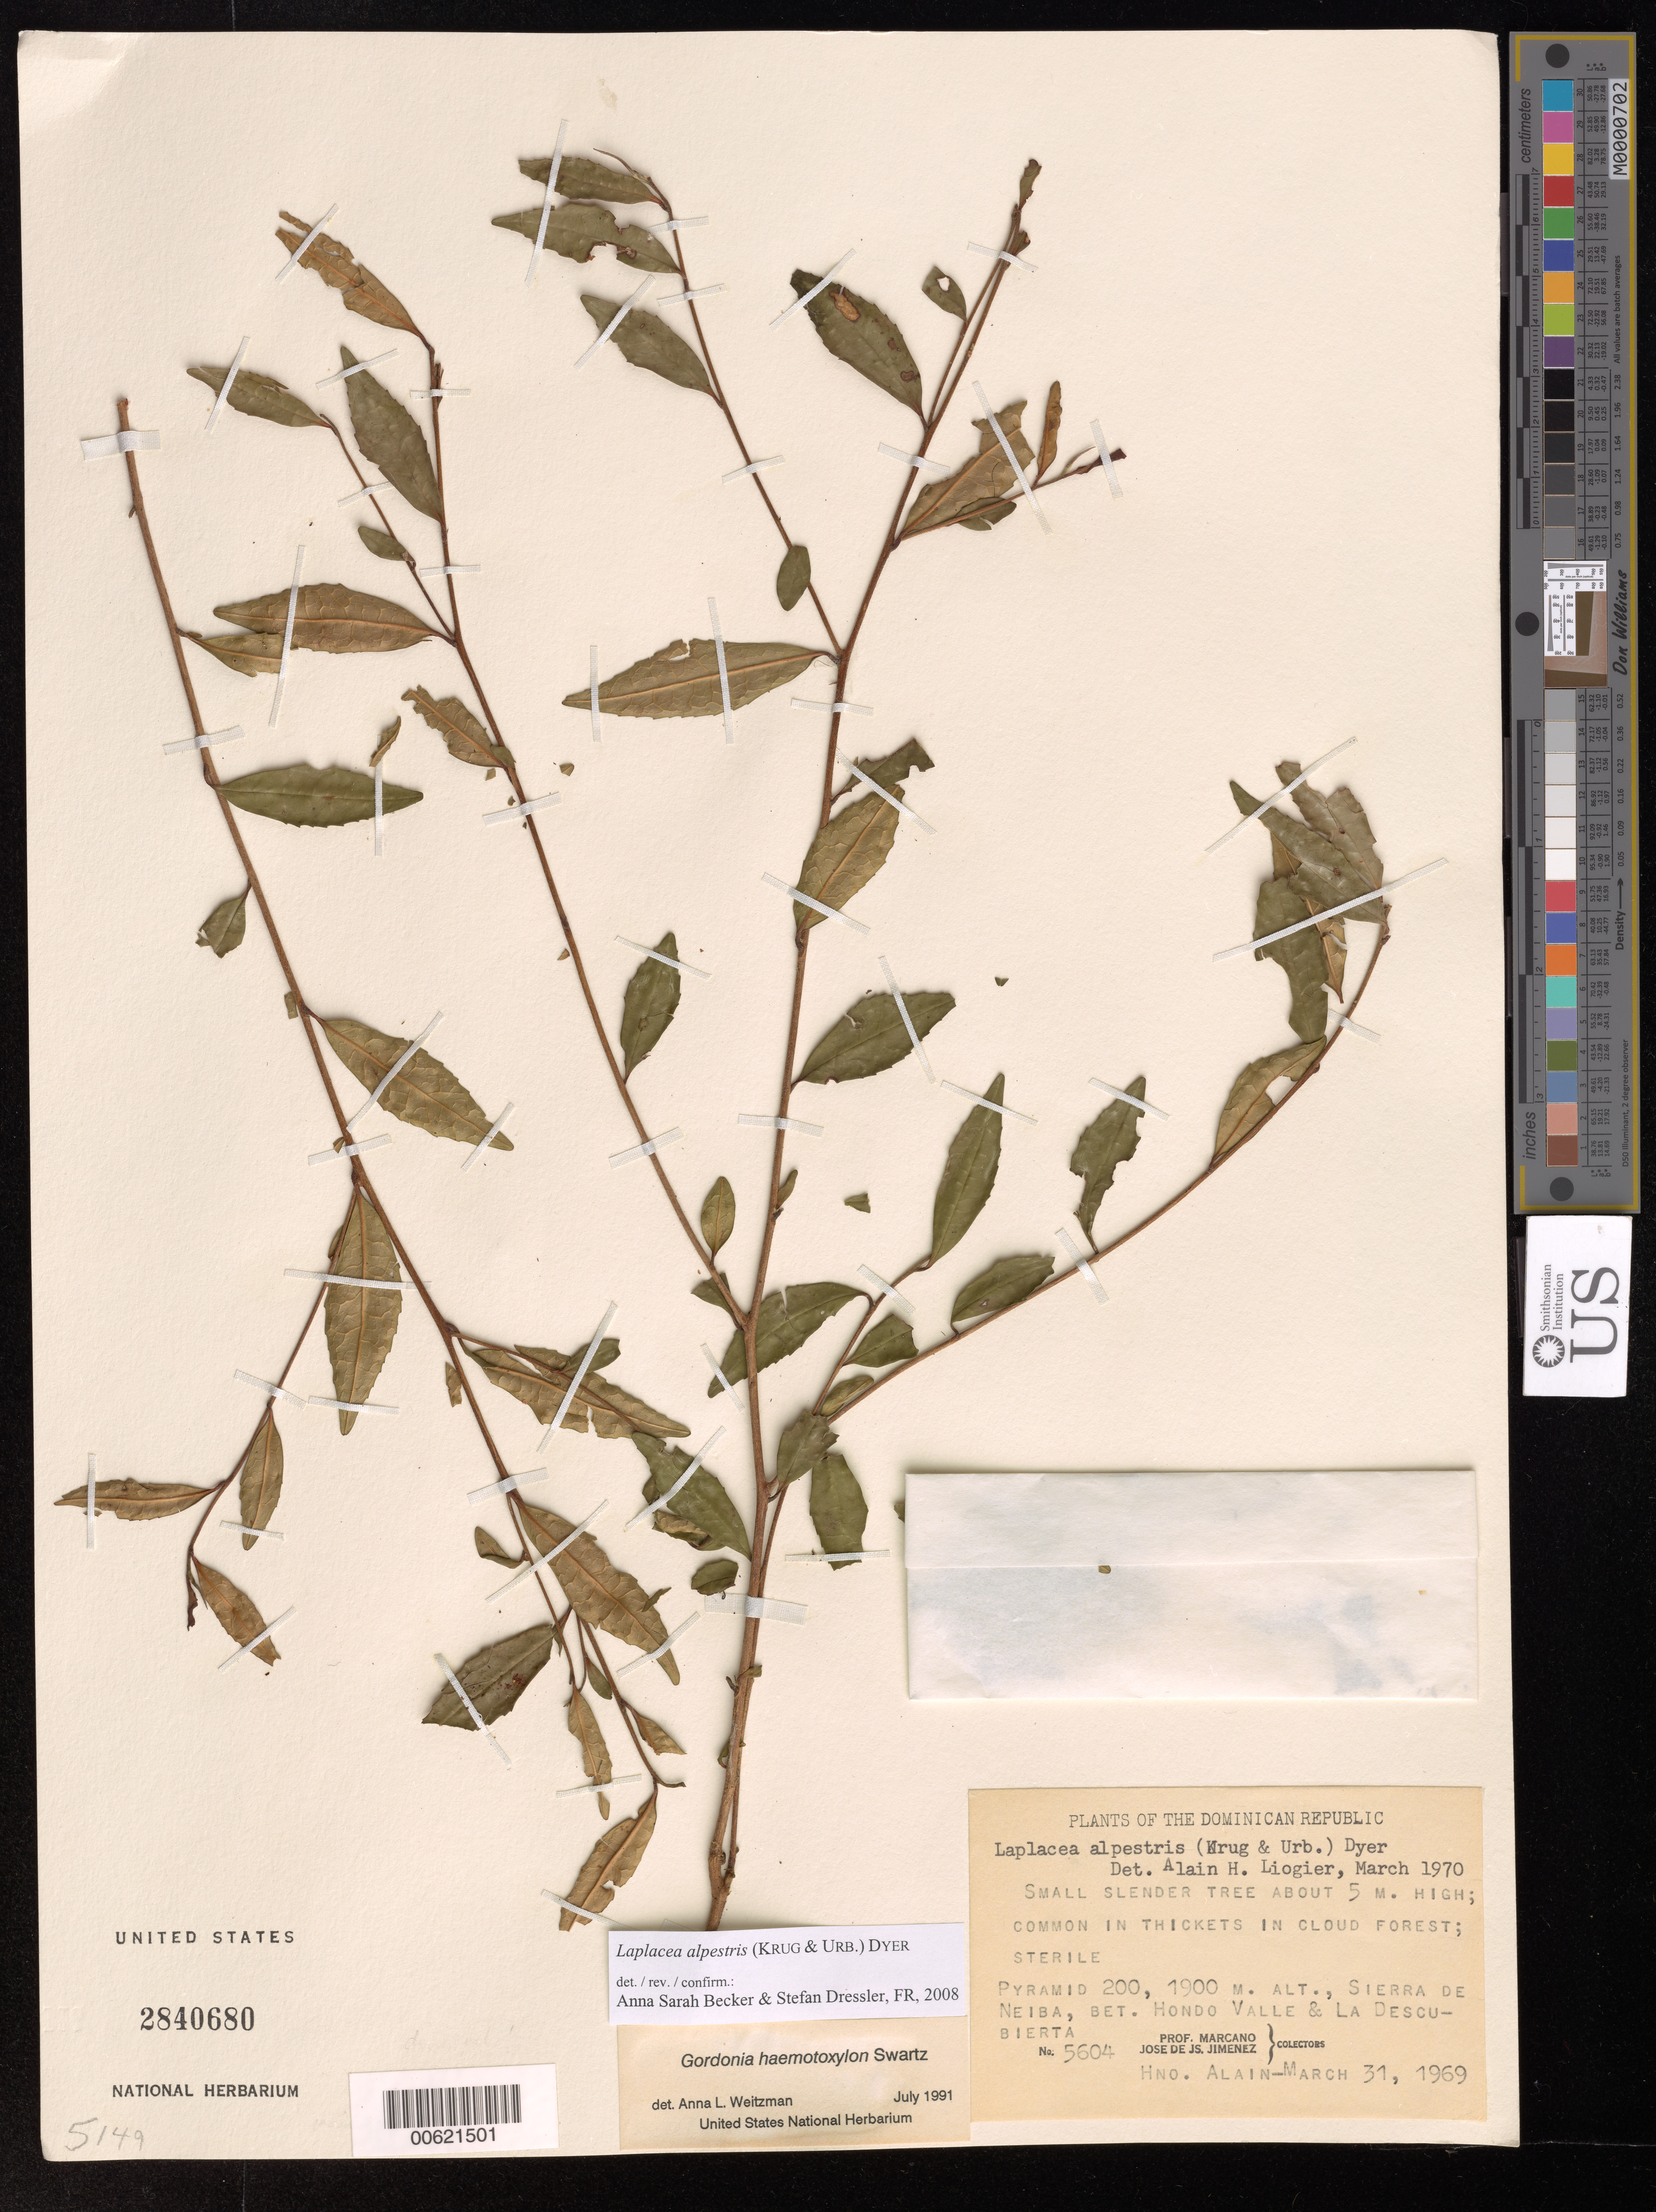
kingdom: Plantae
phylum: Tracheophyta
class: Magnoliopsida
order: Ericales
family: Theaceae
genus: Laplacea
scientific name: Laplacea alpestris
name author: (Krug & Urb.) Dyer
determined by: Becker, Anna S.; Dressler, S.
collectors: -. Marcano, J. de Jimenez & A. H. Liogier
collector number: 5604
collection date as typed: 31 Mar 1969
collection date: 1969-03-31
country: Dominican Republic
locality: Pyramid 200, Sierra de Neiba, bet. Hondo Valle & La Descubierta.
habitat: in thickets in cloud forest common.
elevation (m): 1900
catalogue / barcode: US 2840680